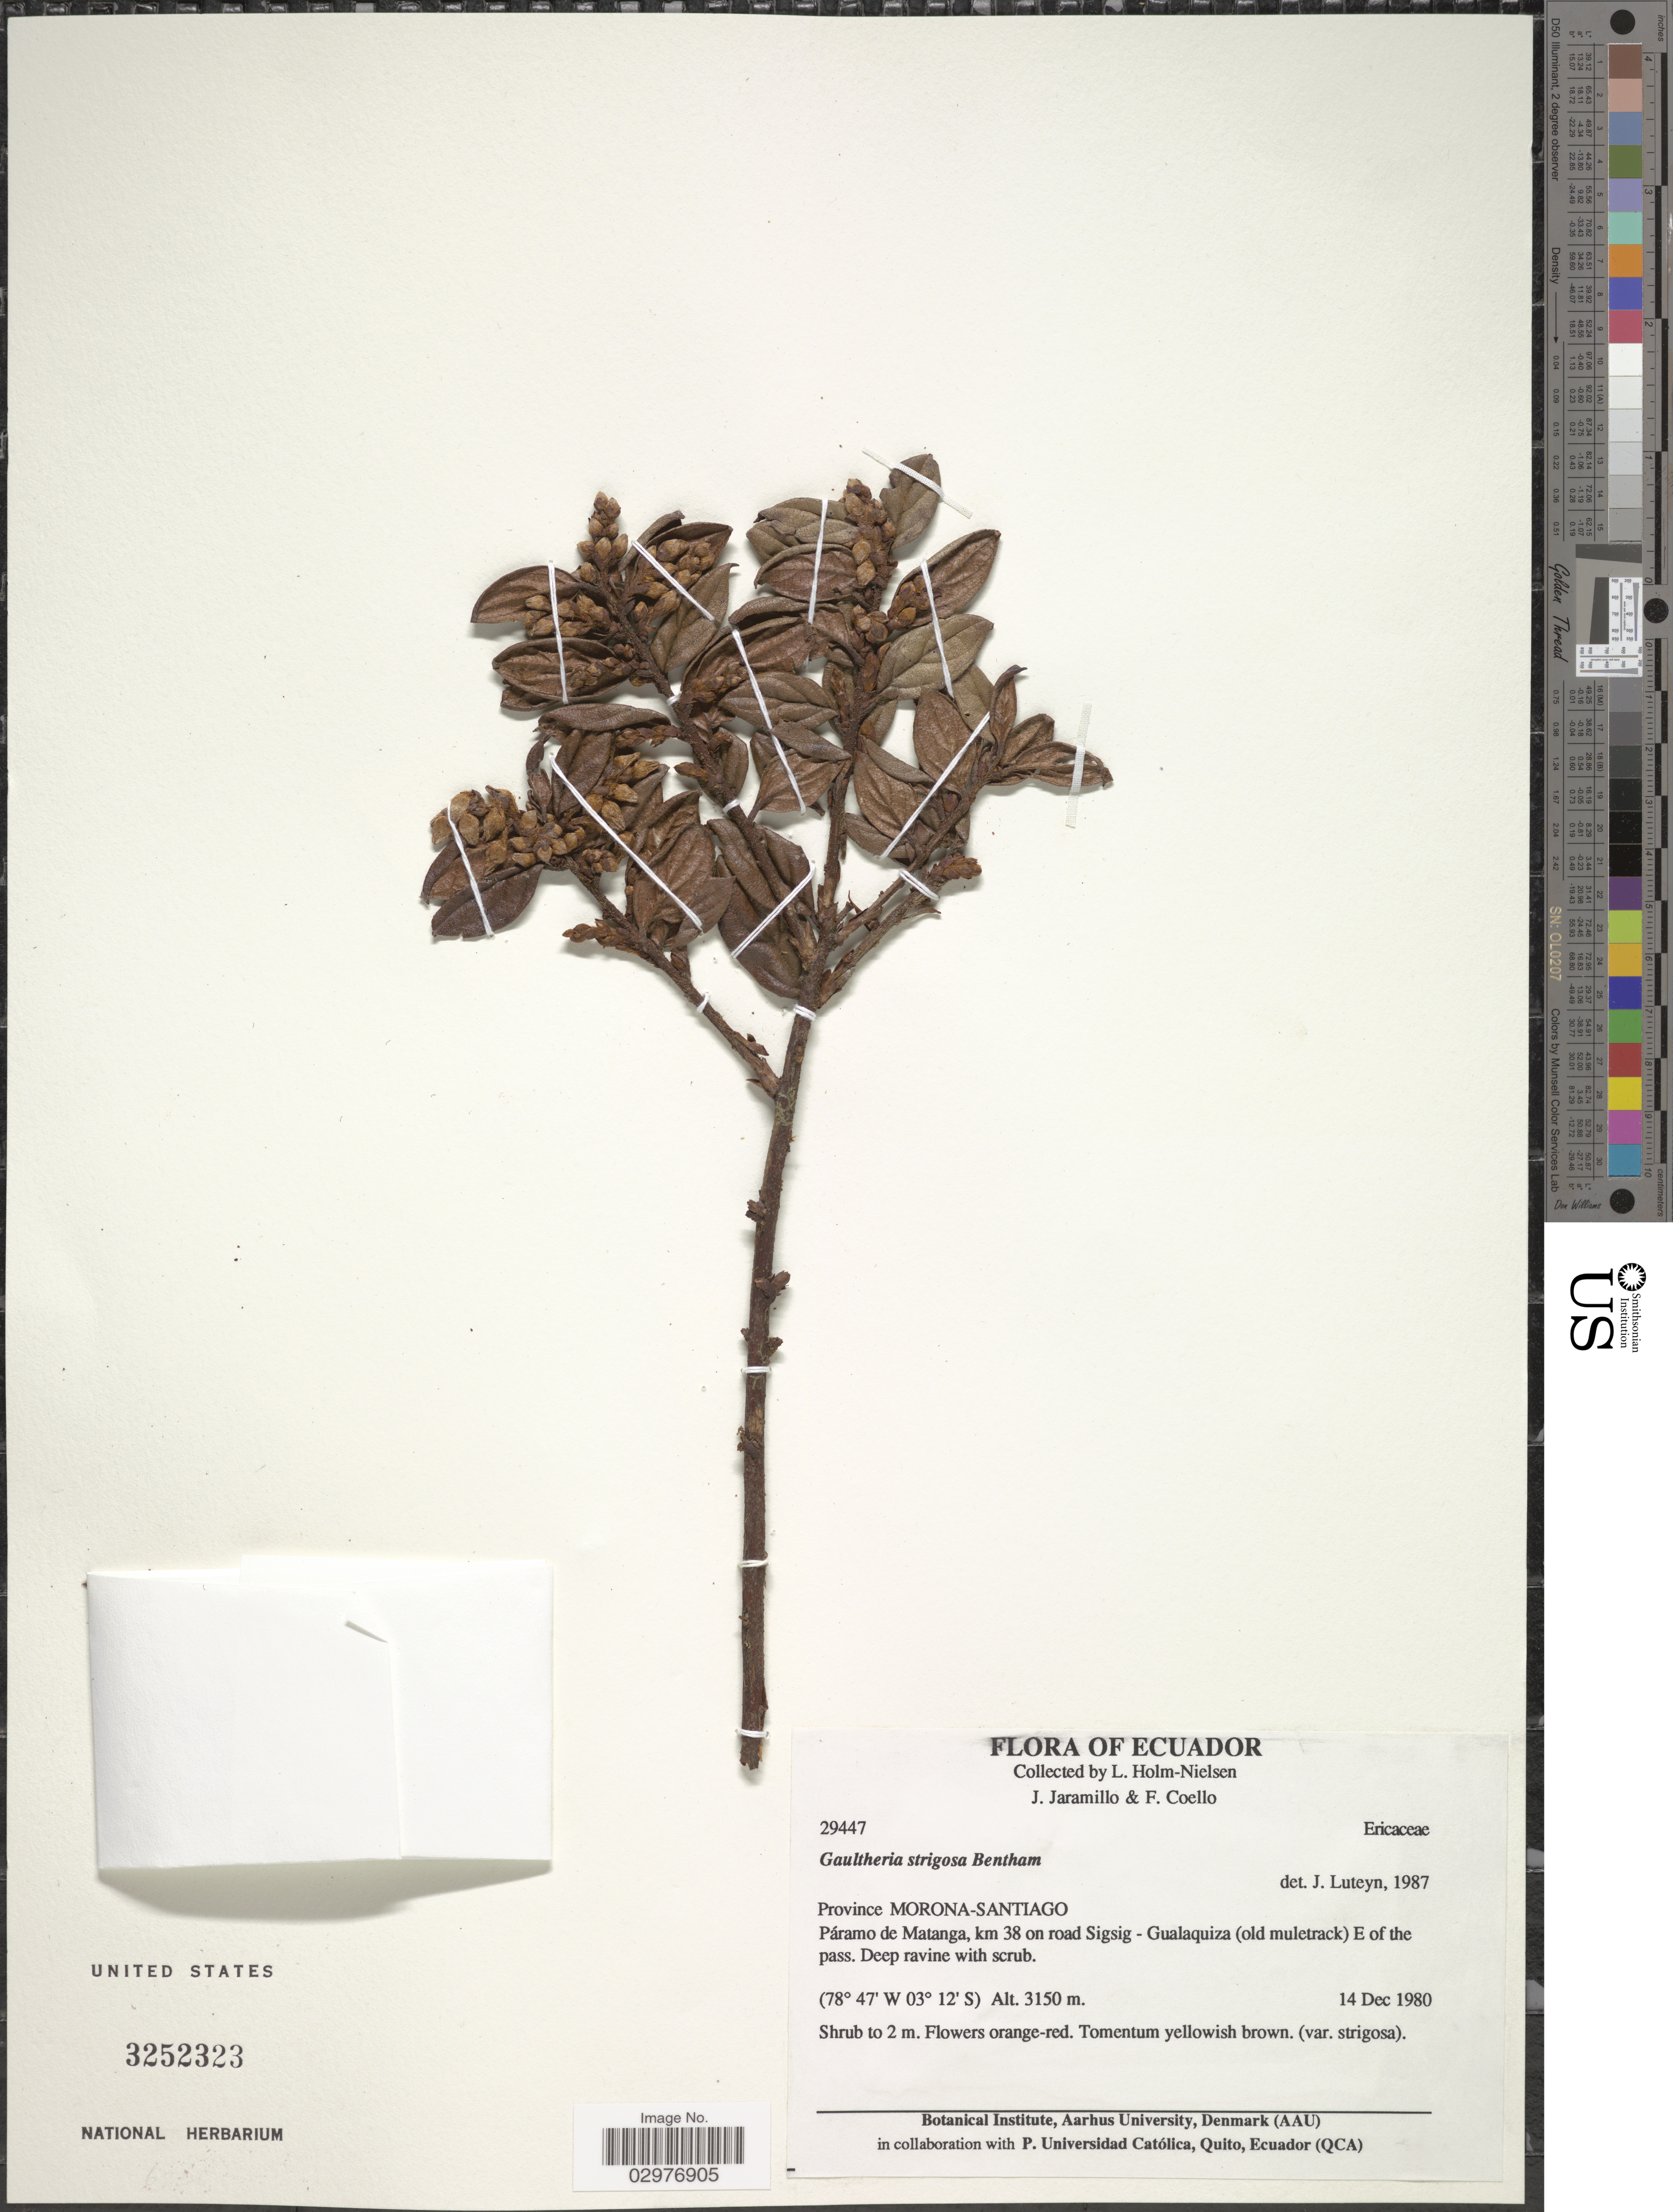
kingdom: Plantae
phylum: Tracheophyta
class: Magnoliopsida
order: Ericales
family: Ericaceae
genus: Gaultheria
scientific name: Gaultheria strigosa var. strigosa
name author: Benth.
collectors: L. Holm-Nielsen, J. Jaramillo & F. Coello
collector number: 29447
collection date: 1980-12-14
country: Ecuador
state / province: Morona-Santiago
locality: Province: Morona-Santiago. Páramo de Matanga, km 38 on road Sigsig-Gualaquiza (old muletrack) E of the pass.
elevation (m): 3150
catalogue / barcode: US 3252323